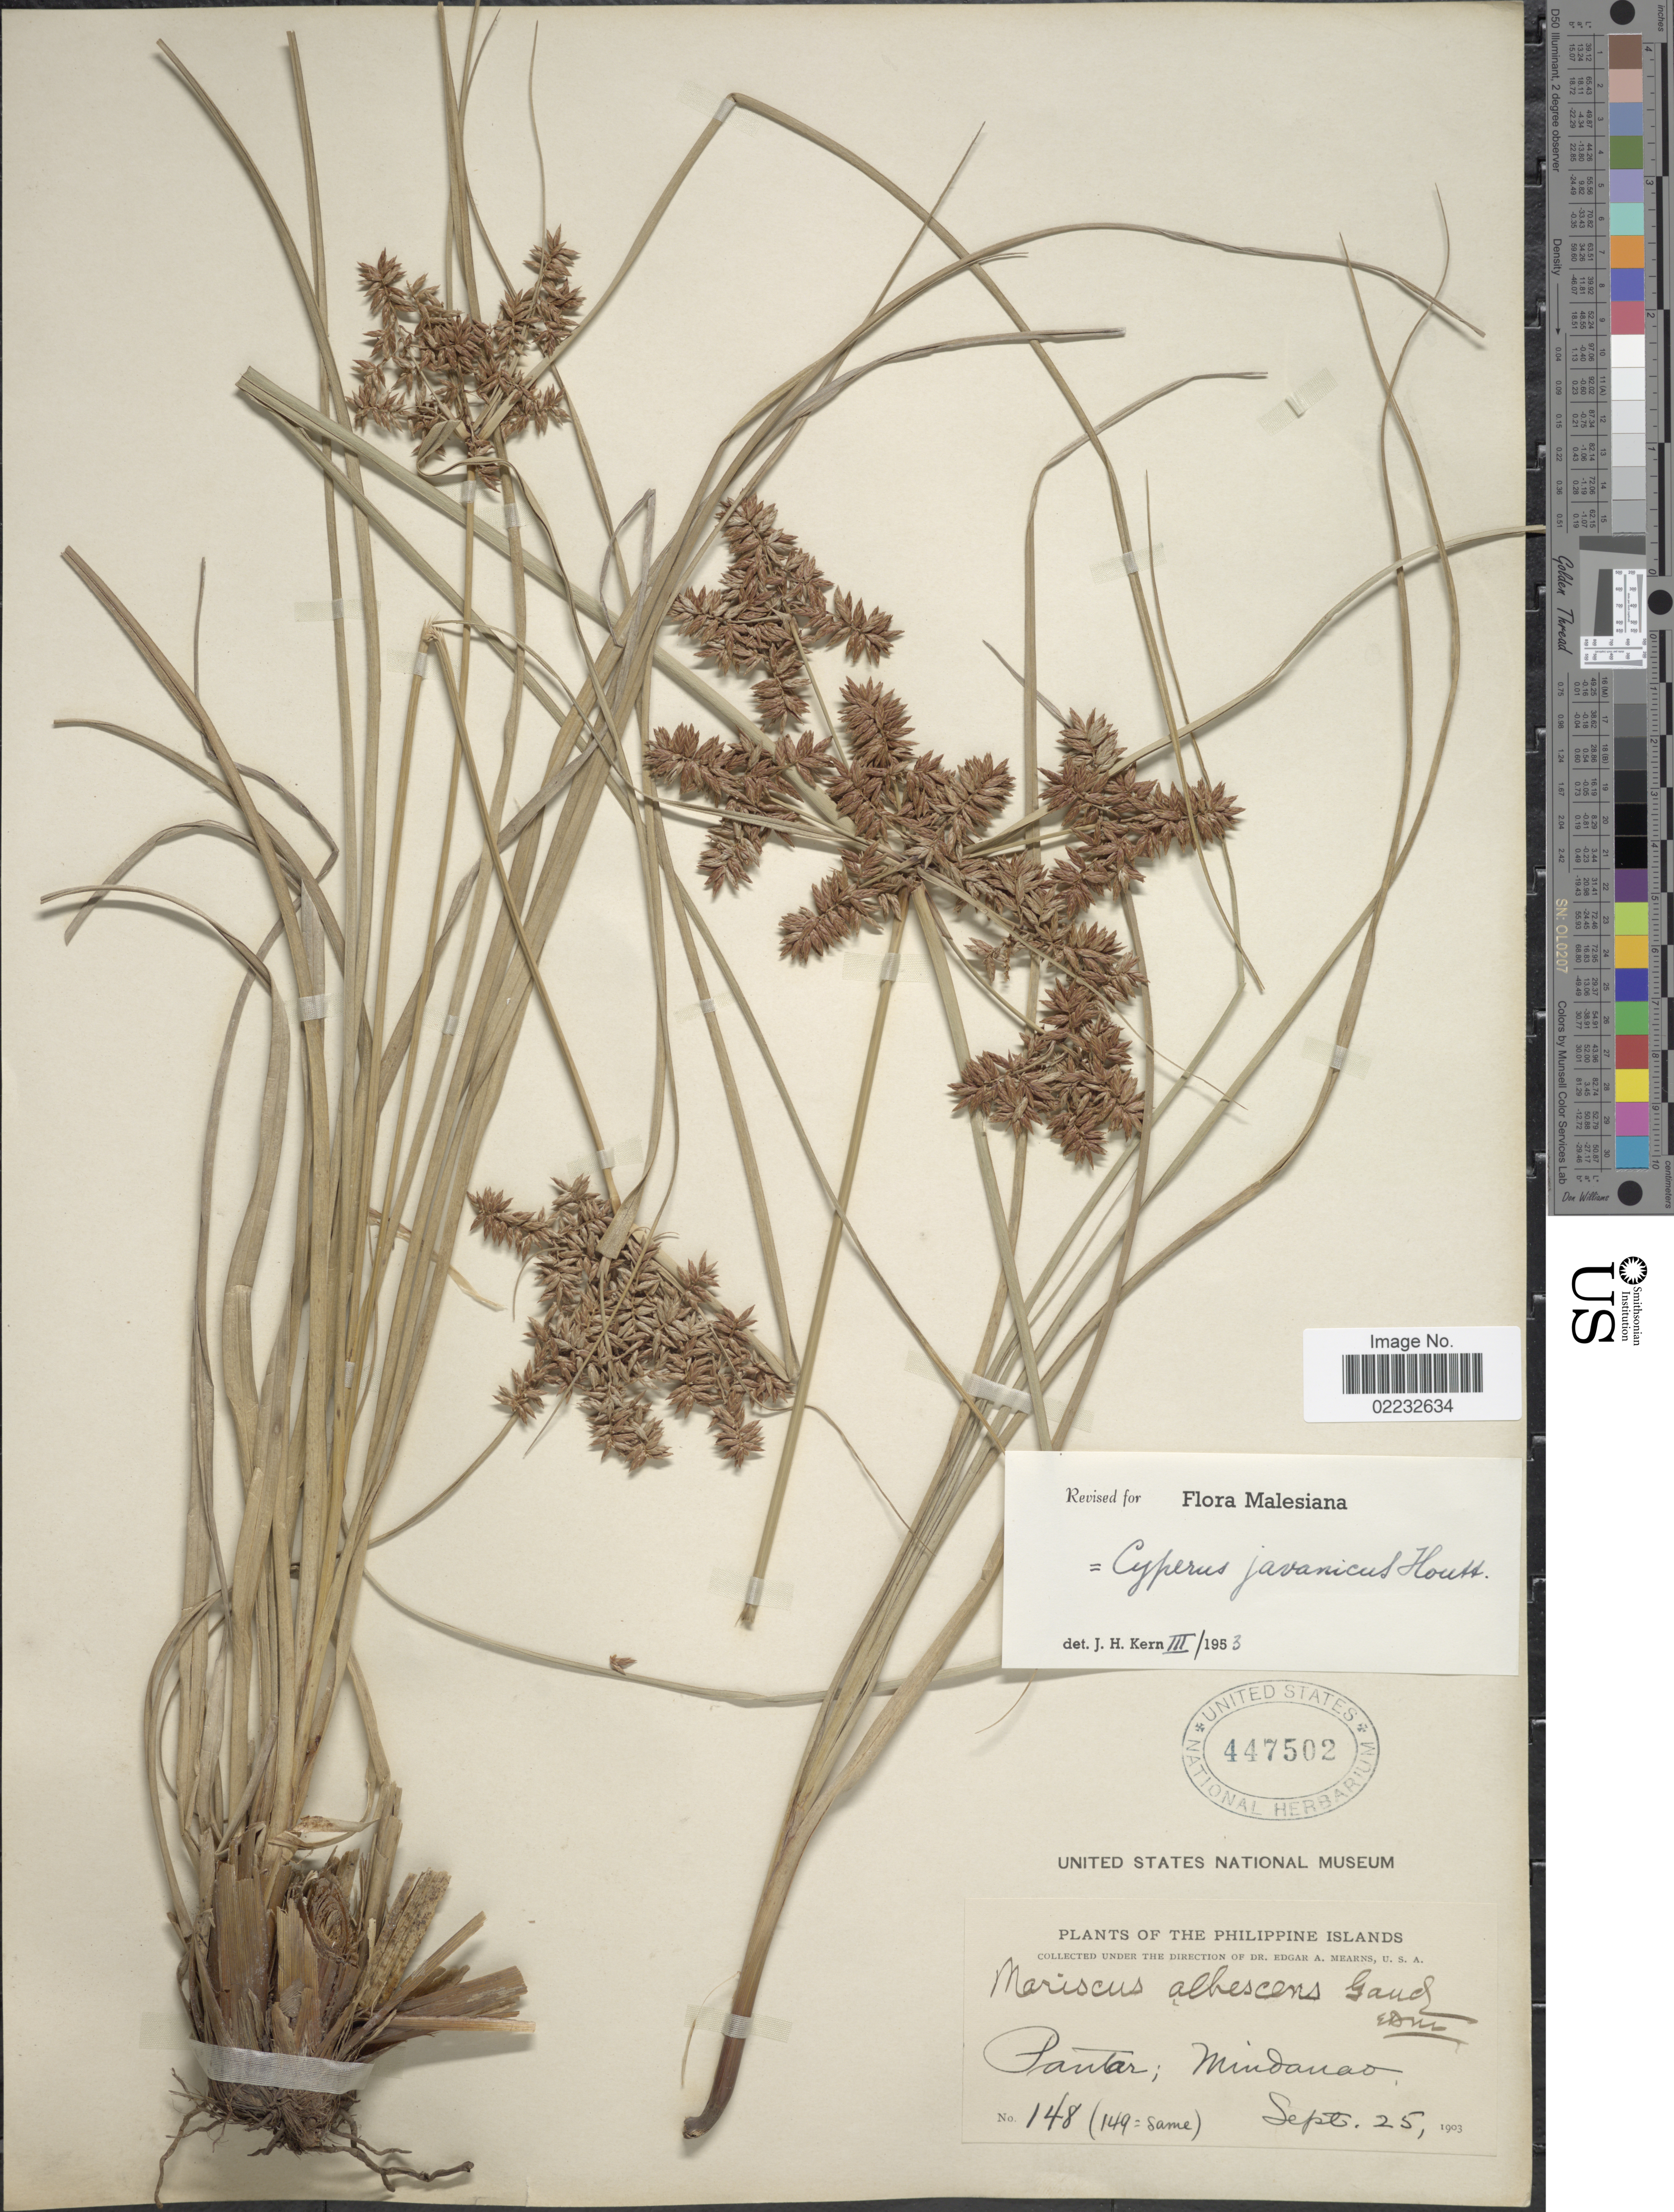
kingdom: Plantae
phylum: Tracheophyta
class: Liliopsida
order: Poales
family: Cyperaceae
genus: Cyperus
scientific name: Cyperus javanicus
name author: Houtt.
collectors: E. A. Mearns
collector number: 148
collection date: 1903-09-25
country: Philippines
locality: Pantar; Mindanao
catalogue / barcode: US 447502